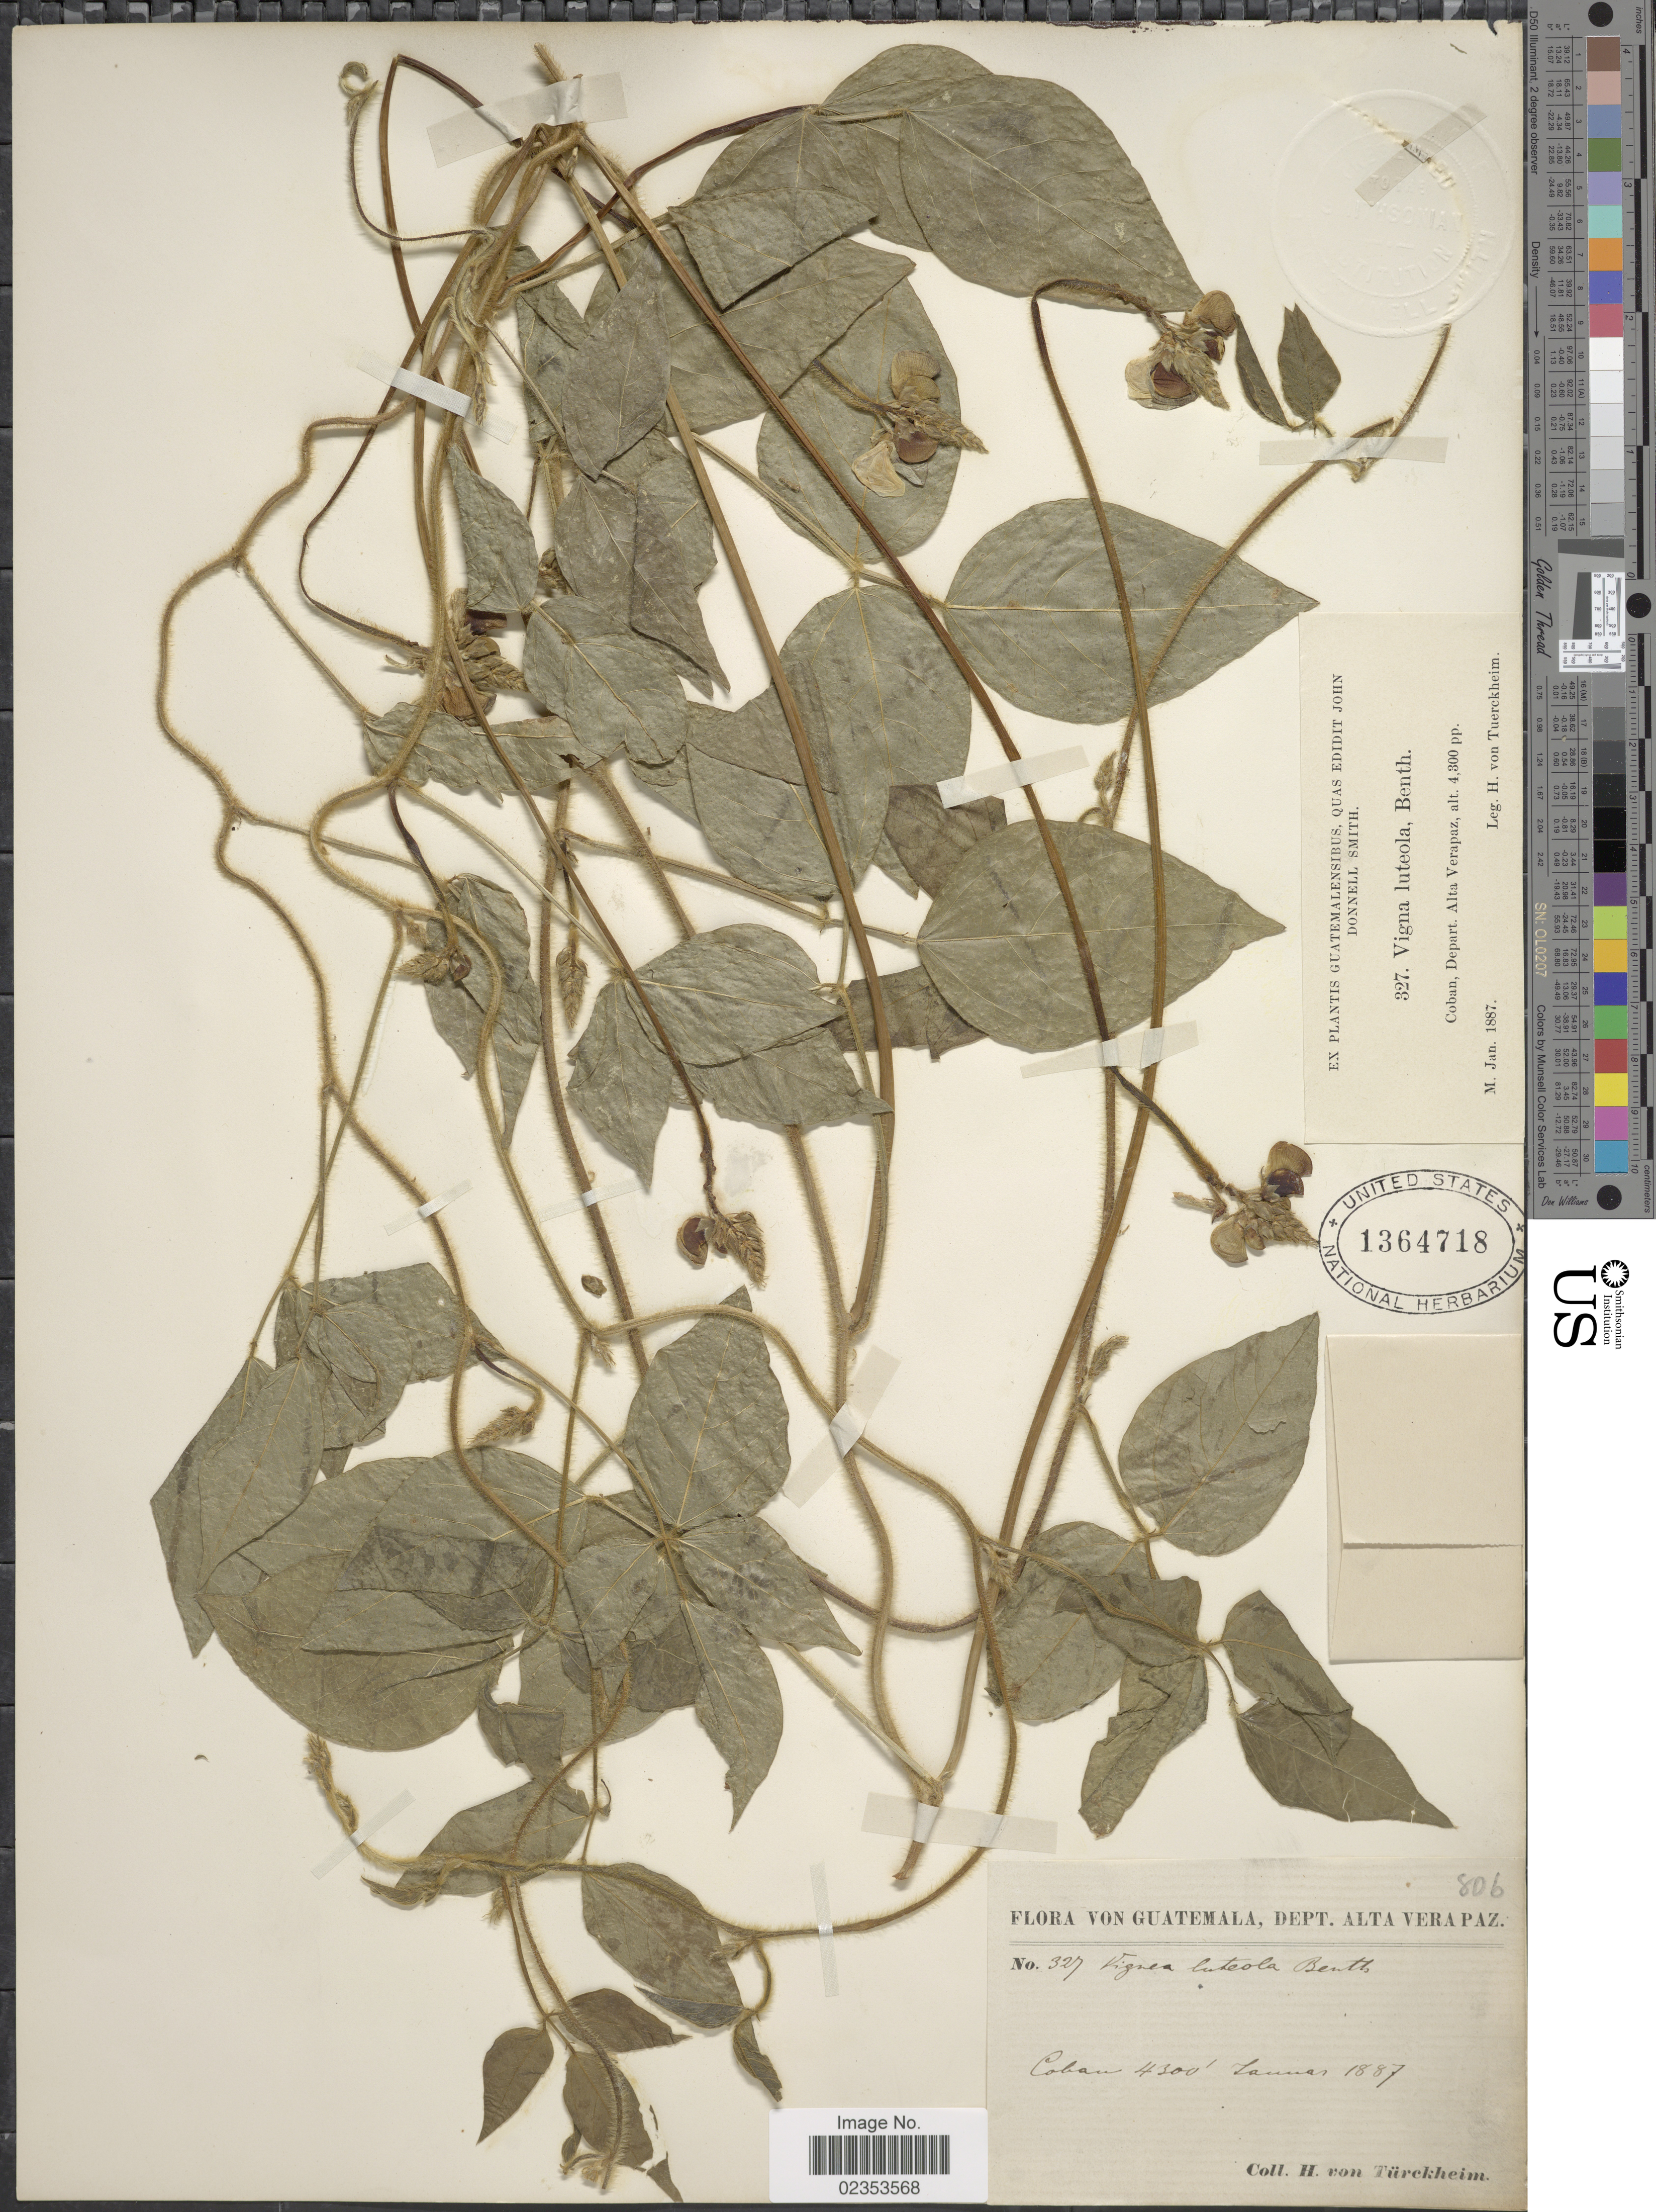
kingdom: Plantae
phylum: Tracheophyta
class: Magnoliopsida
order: Fabales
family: Fabaceae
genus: Vigna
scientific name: Vigna luteola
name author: (Jacq.) Benth.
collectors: H. von Türckheim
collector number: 327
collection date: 1887-01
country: Guatemala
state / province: Alta Verapaz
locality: Coban, Depart. Alta Verapaz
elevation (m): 1311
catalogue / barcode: US 1364718